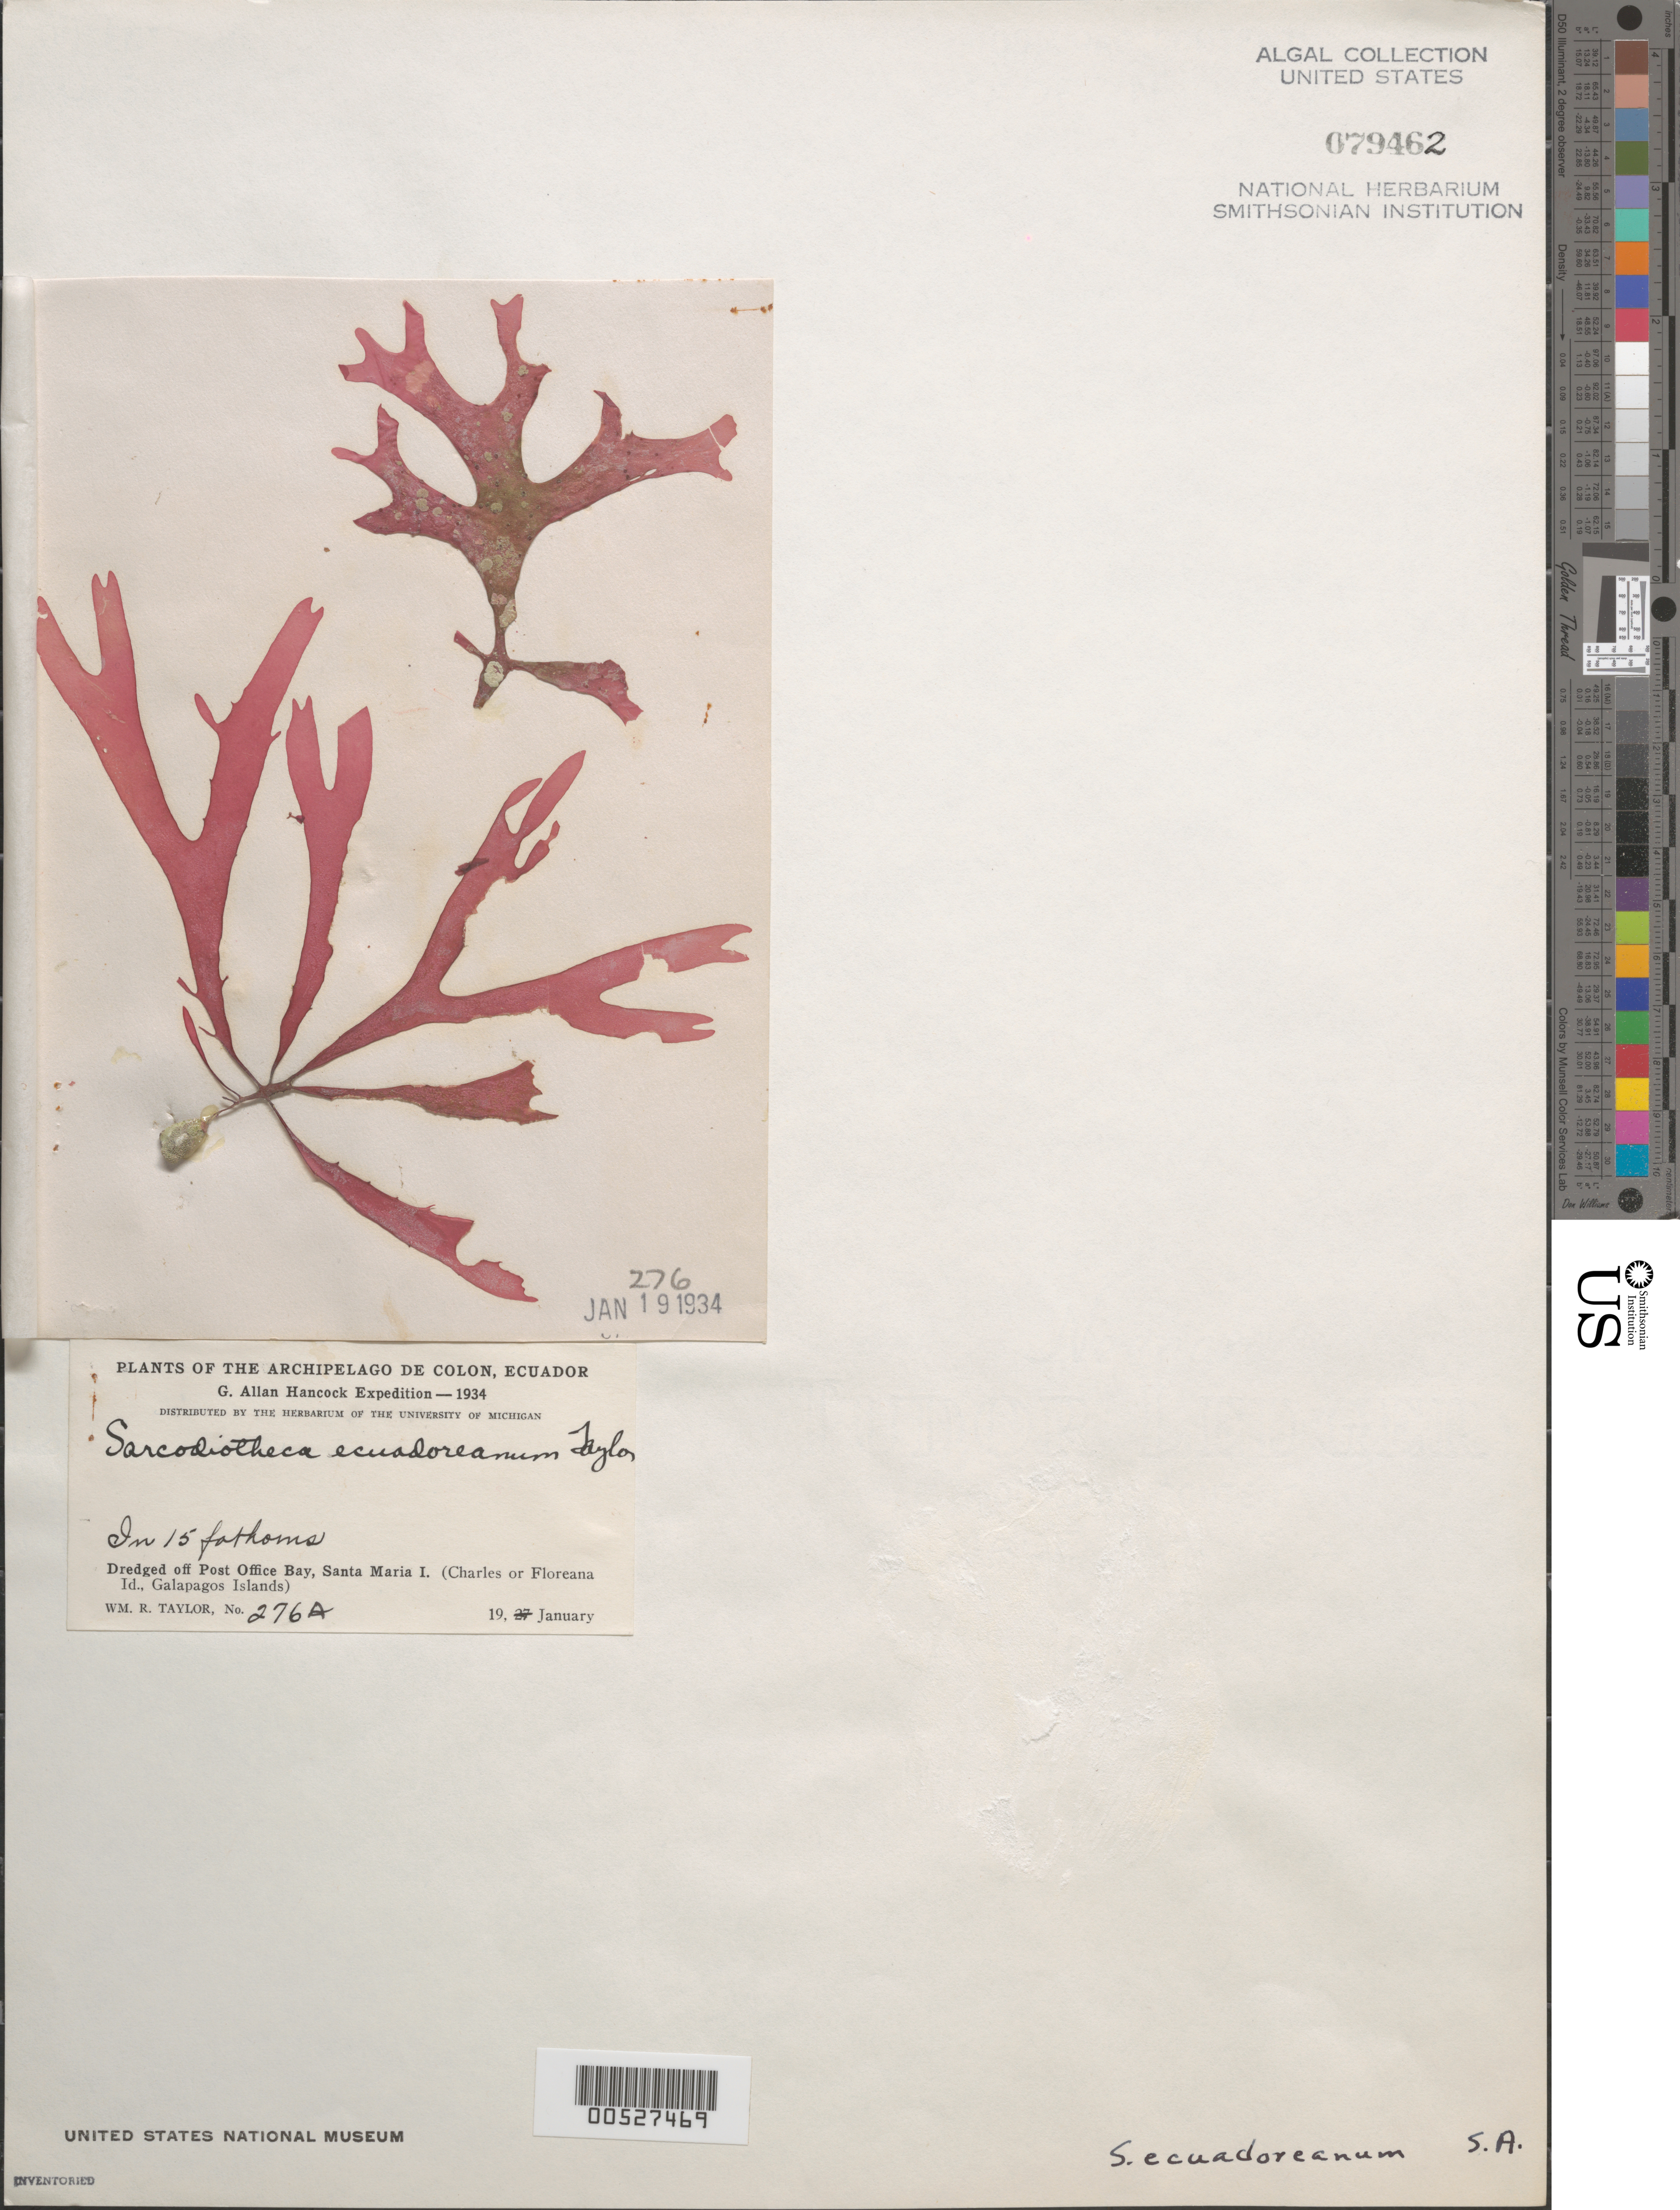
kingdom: Plantae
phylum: Rhodophyta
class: Florideophyceae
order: Gigartinales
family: Solieriaceae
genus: Sarcodiotheca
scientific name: Sarcodiotheca ecuadoreana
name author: W.R. Taylor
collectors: W. R. Taylor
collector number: WRT 34-276a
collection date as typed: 19 Jan 1934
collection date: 1934-01-19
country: Ecuador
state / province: Colón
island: Floreana [Charles, Santa Maria]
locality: Off Post Office Bay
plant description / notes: G. Allan Hancock Expedition, 1934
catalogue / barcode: US 79462